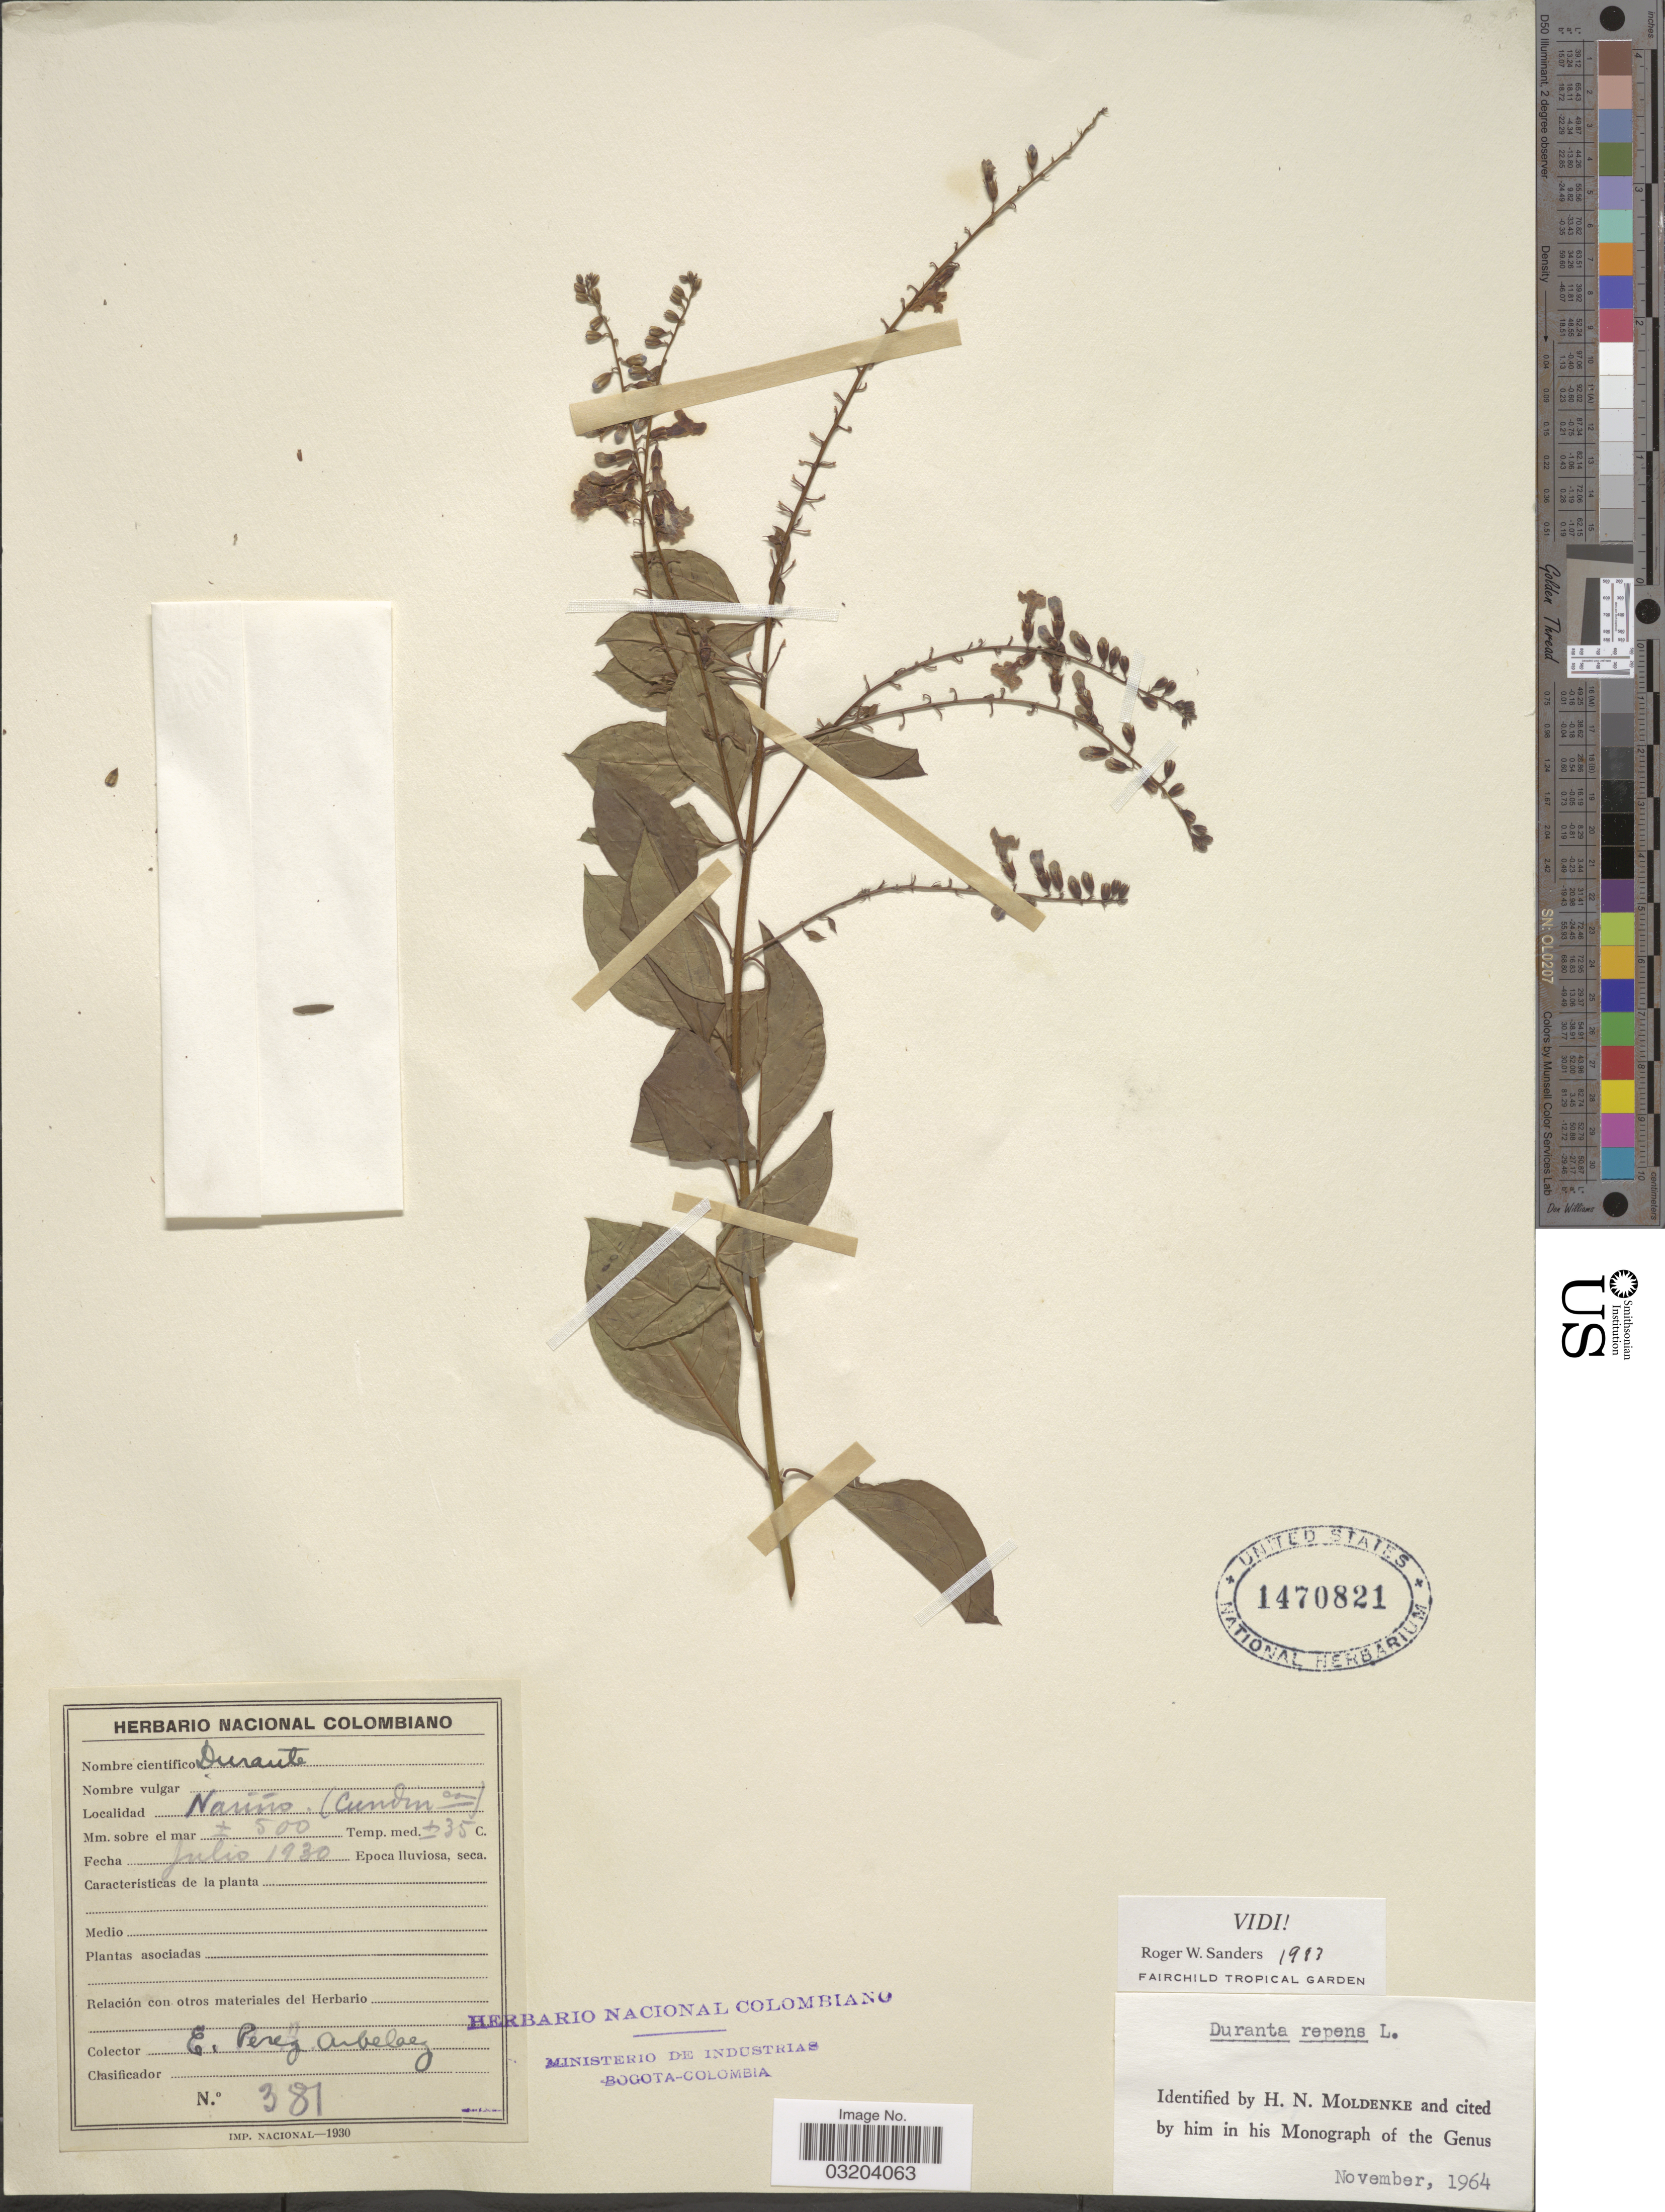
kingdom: Plantae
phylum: Tracheophyta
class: Magnoliopsida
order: Lamiales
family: Verbenaceae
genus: Duranta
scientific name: Duranta erecta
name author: L.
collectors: E. Pérez Arbeláez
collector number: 381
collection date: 1930-07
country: Colombia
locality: Nariño (Cundinca.).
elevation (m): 500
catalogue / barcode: US 1470821